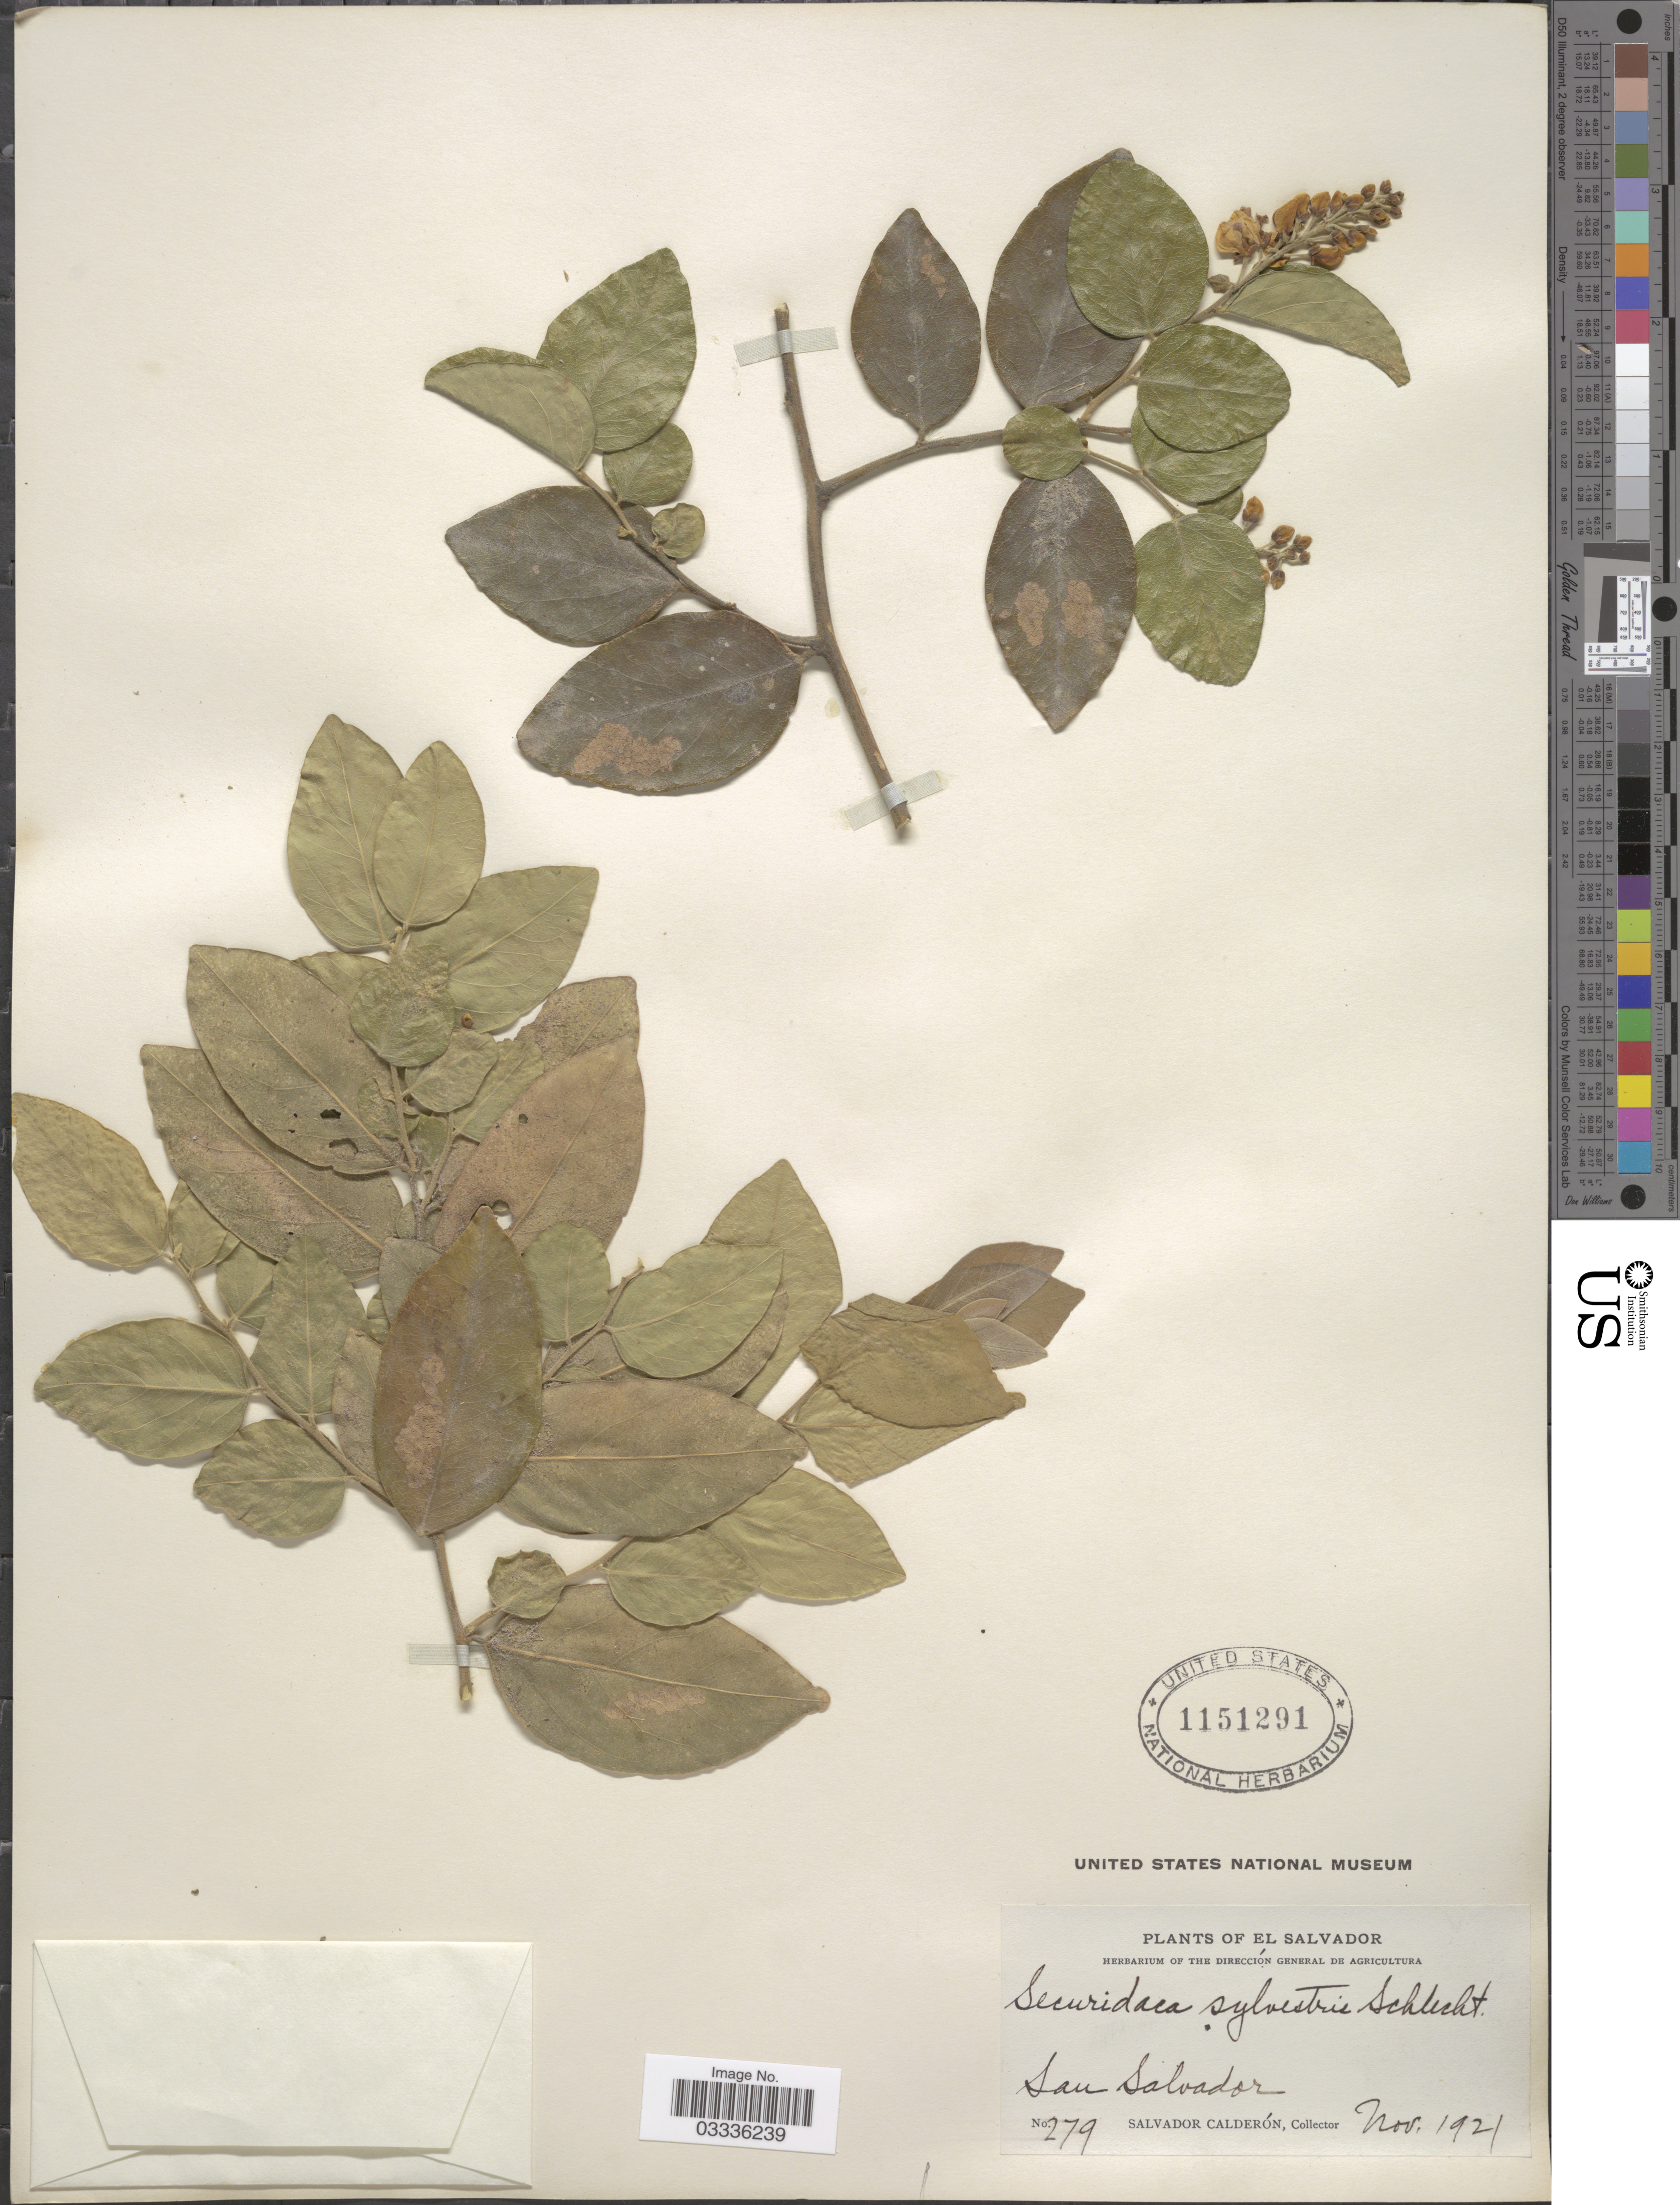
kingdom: Plantae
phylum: Tracheophyta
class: Magnoliopsida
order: Fabales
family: Polygalaceae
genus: Securidaca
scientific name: Securidaca sylvestris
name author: Schltdl.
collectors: S. Calderón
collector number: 279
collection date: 1921-11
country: El Salvador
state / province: San Salvador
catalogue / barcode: US 1151291